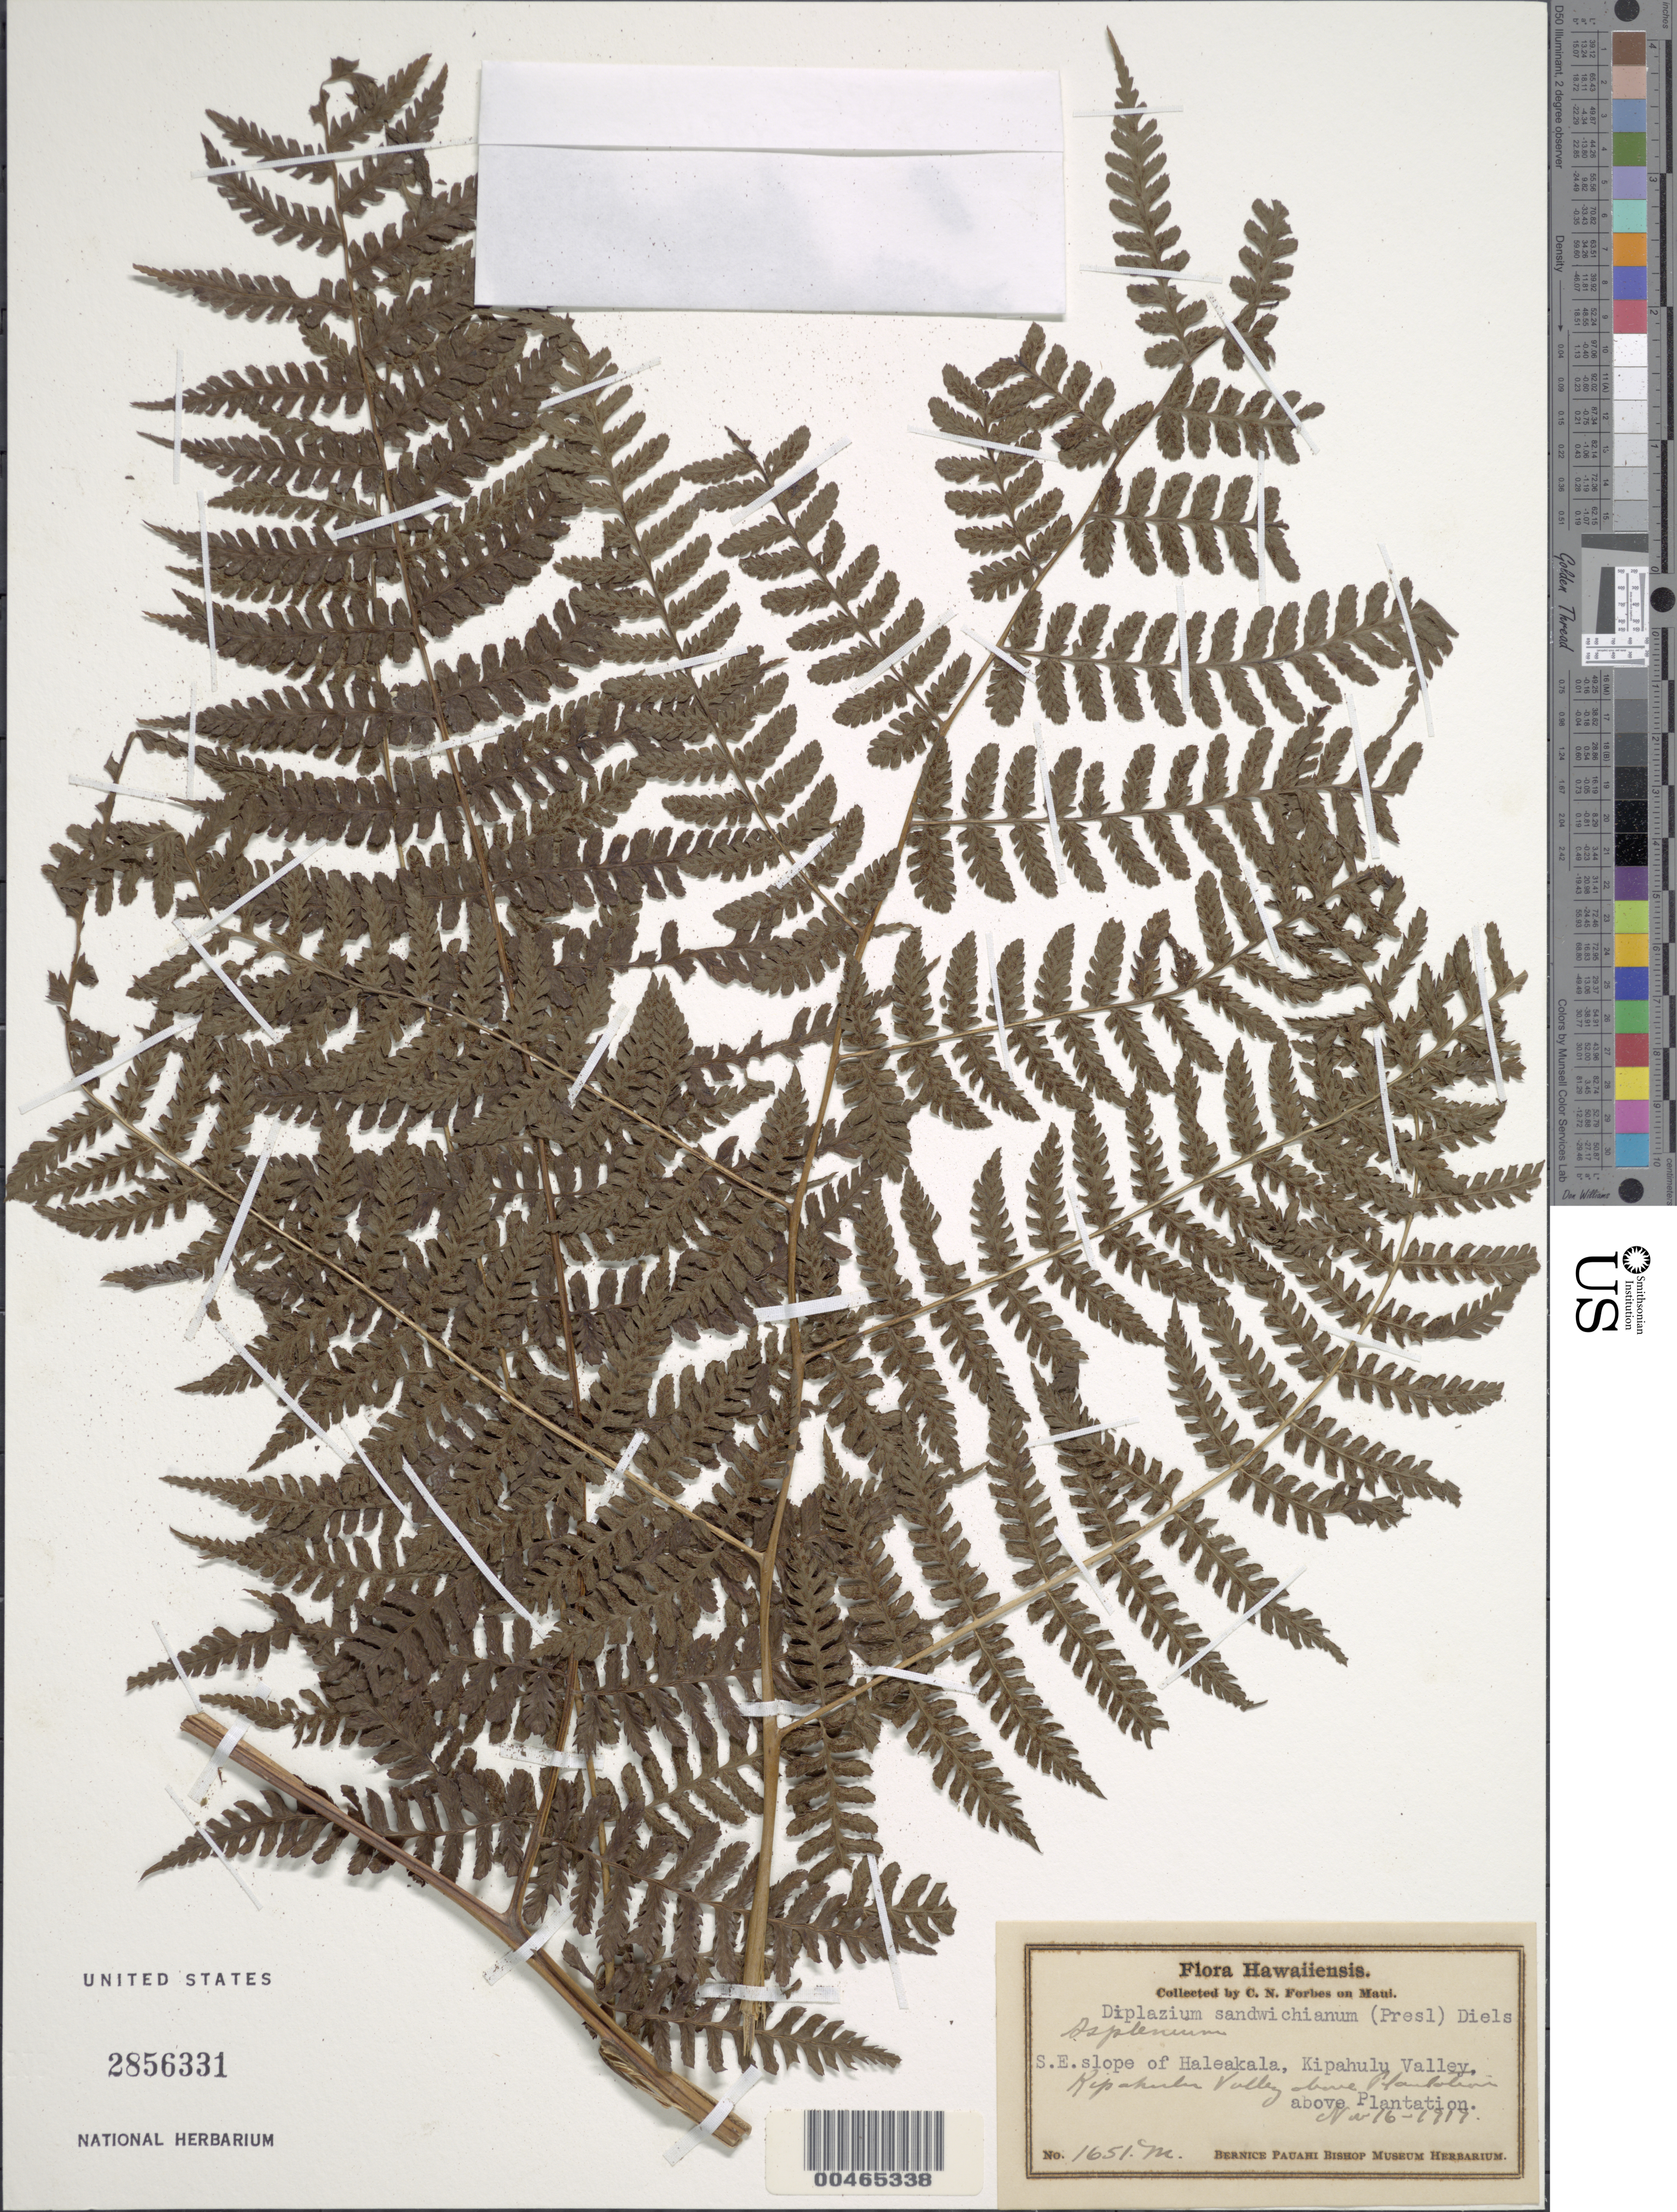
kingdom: Plantae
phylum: Tracheophyta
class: Polypodiopsida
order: Polypodiales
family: Athyriaceae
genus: Diplazium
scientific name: Diplazium sandwichianum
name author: (C. Presl) Diels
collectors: C. N. Forbes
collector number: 1651.M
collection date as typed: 16 Nov 1919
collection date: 1919-11-16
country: United States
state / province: Hawaii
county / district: Maui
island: Maui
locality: SE slope of Haleakala, Kipahulu Valley, above Plantation, Maui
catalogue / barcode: US 2856331